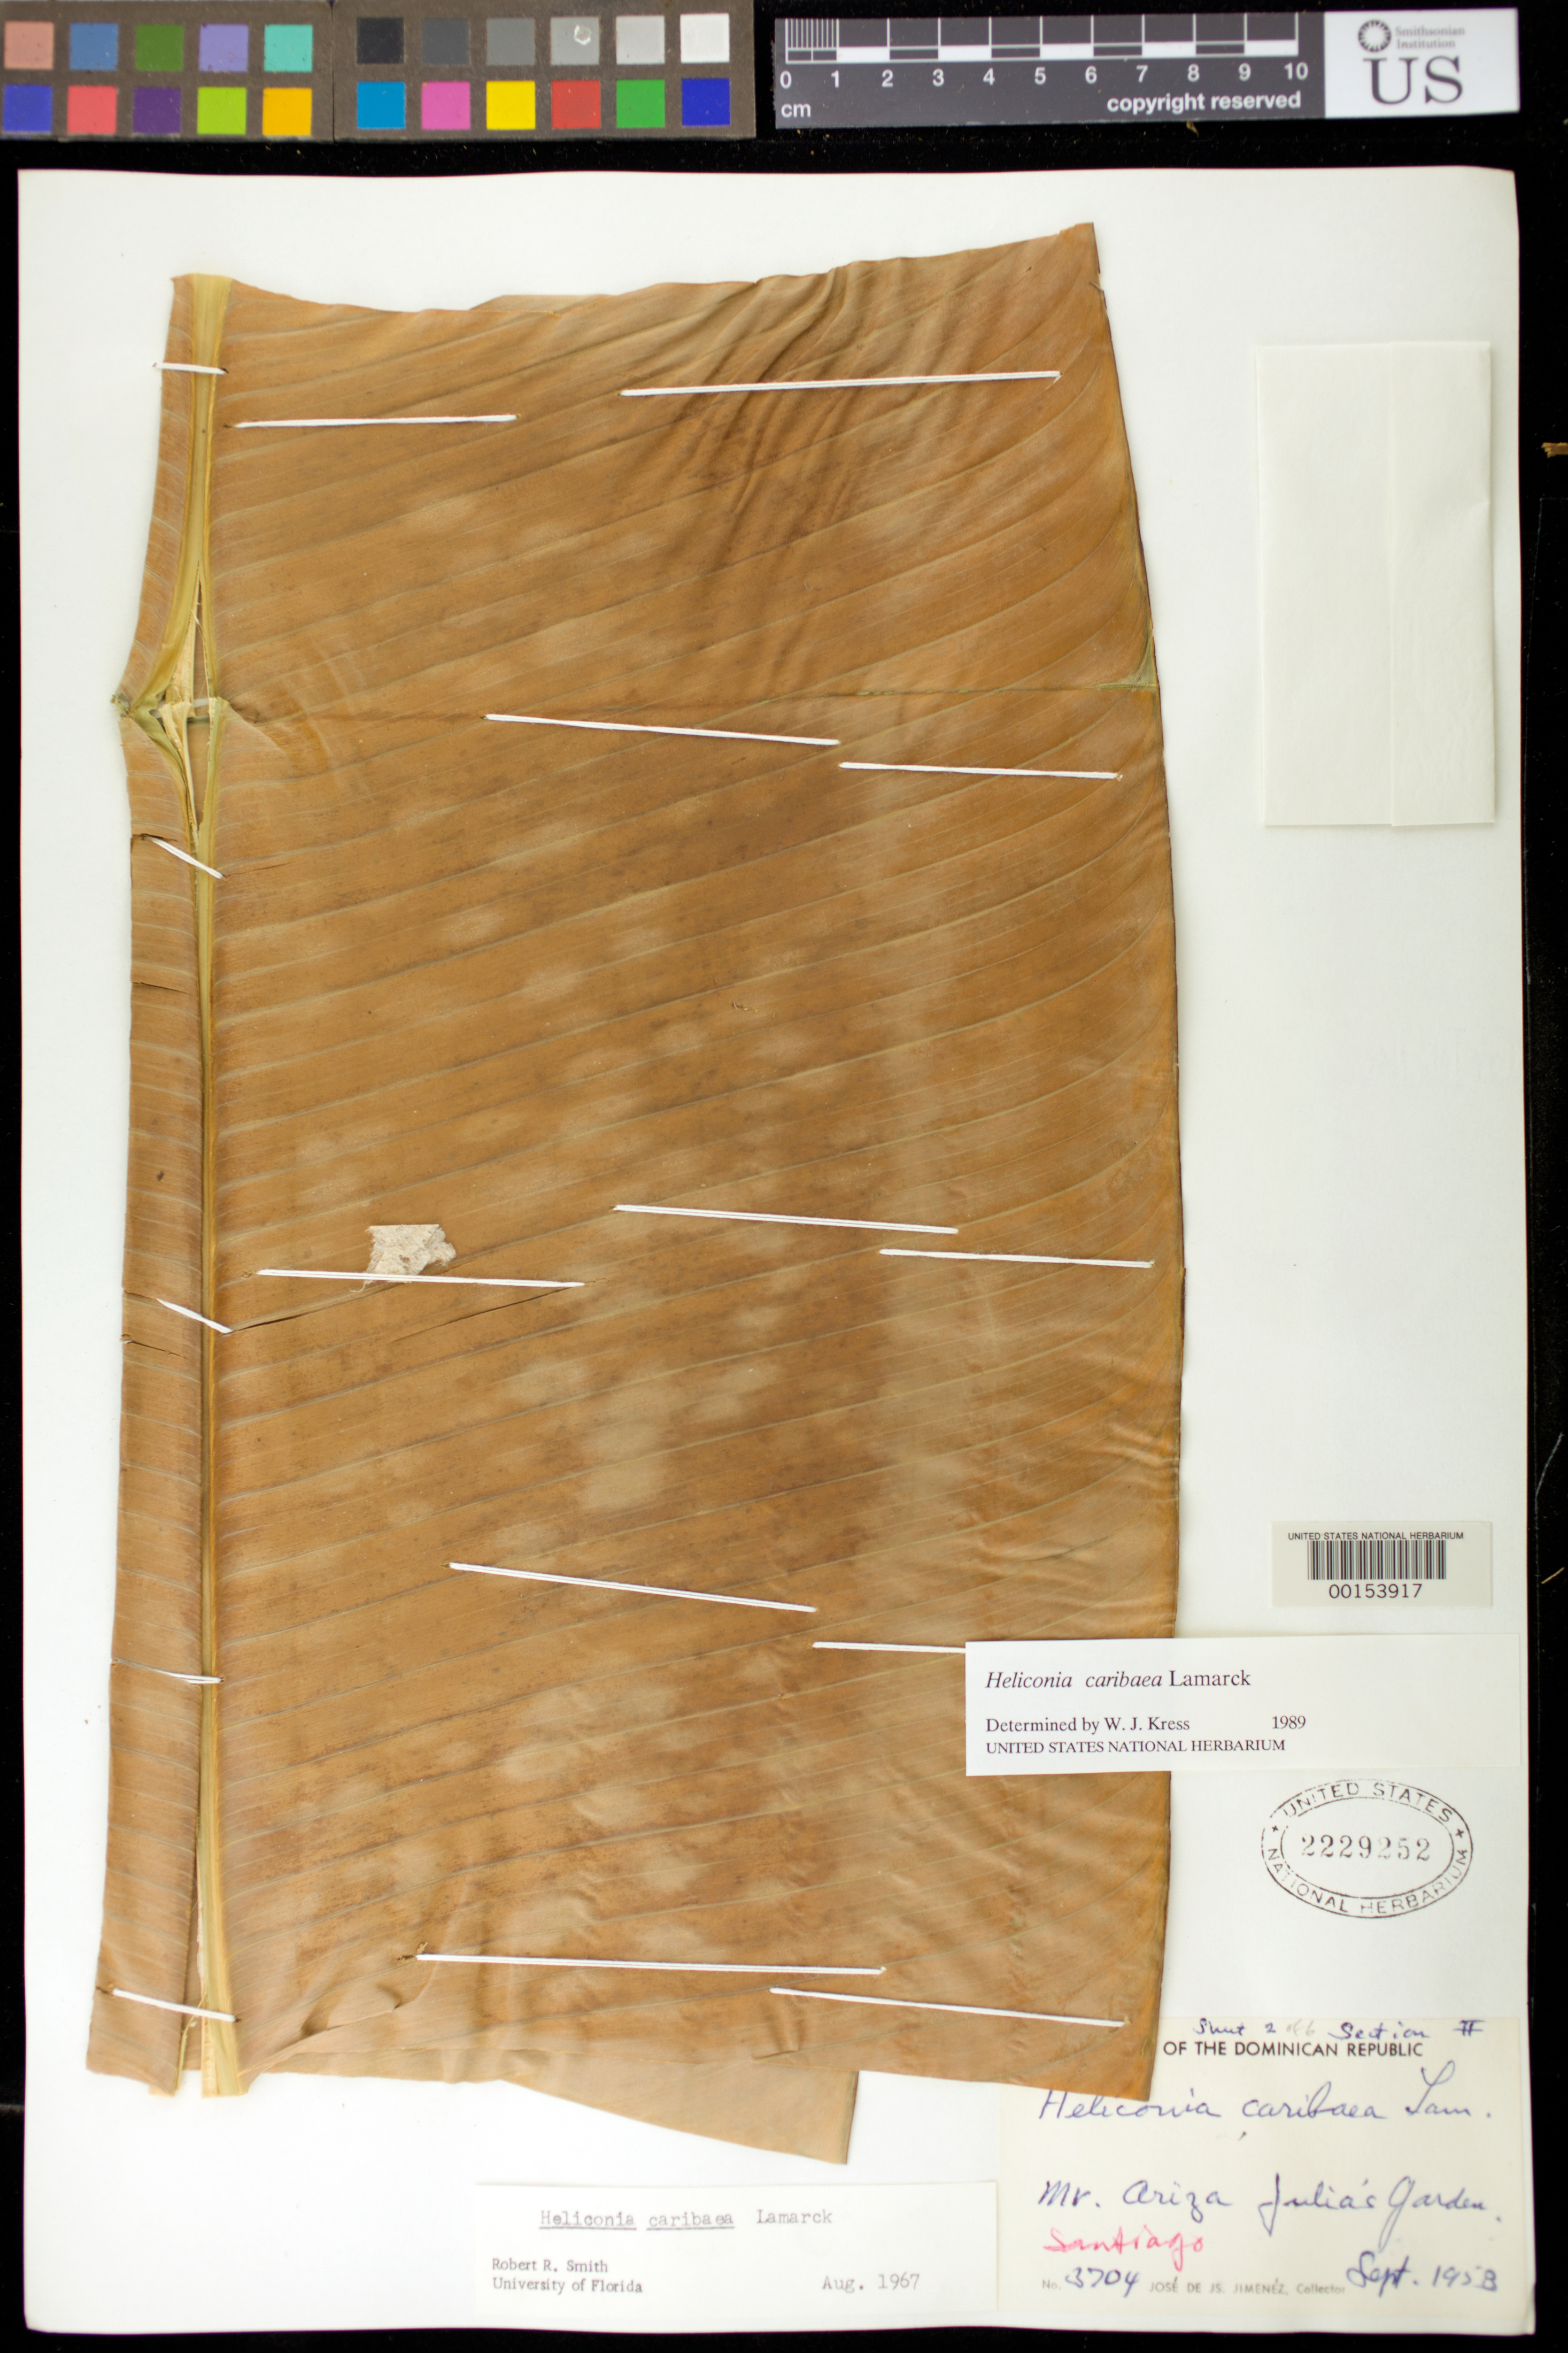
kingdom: Plantae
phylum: Tracheophyta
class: Liliopsida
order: Zingiberales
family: Heliconiaceae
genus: Heliconia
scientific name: Heliconia caribaea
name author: Lam.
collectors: J. J. Jiménez Almonte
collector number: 3704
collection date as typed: Sep 1958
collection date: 1958-09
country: Dominican Republic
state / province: Santiago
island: Hispaniola Island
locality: Mr. ariza julia's garden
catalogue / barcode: US 2229252